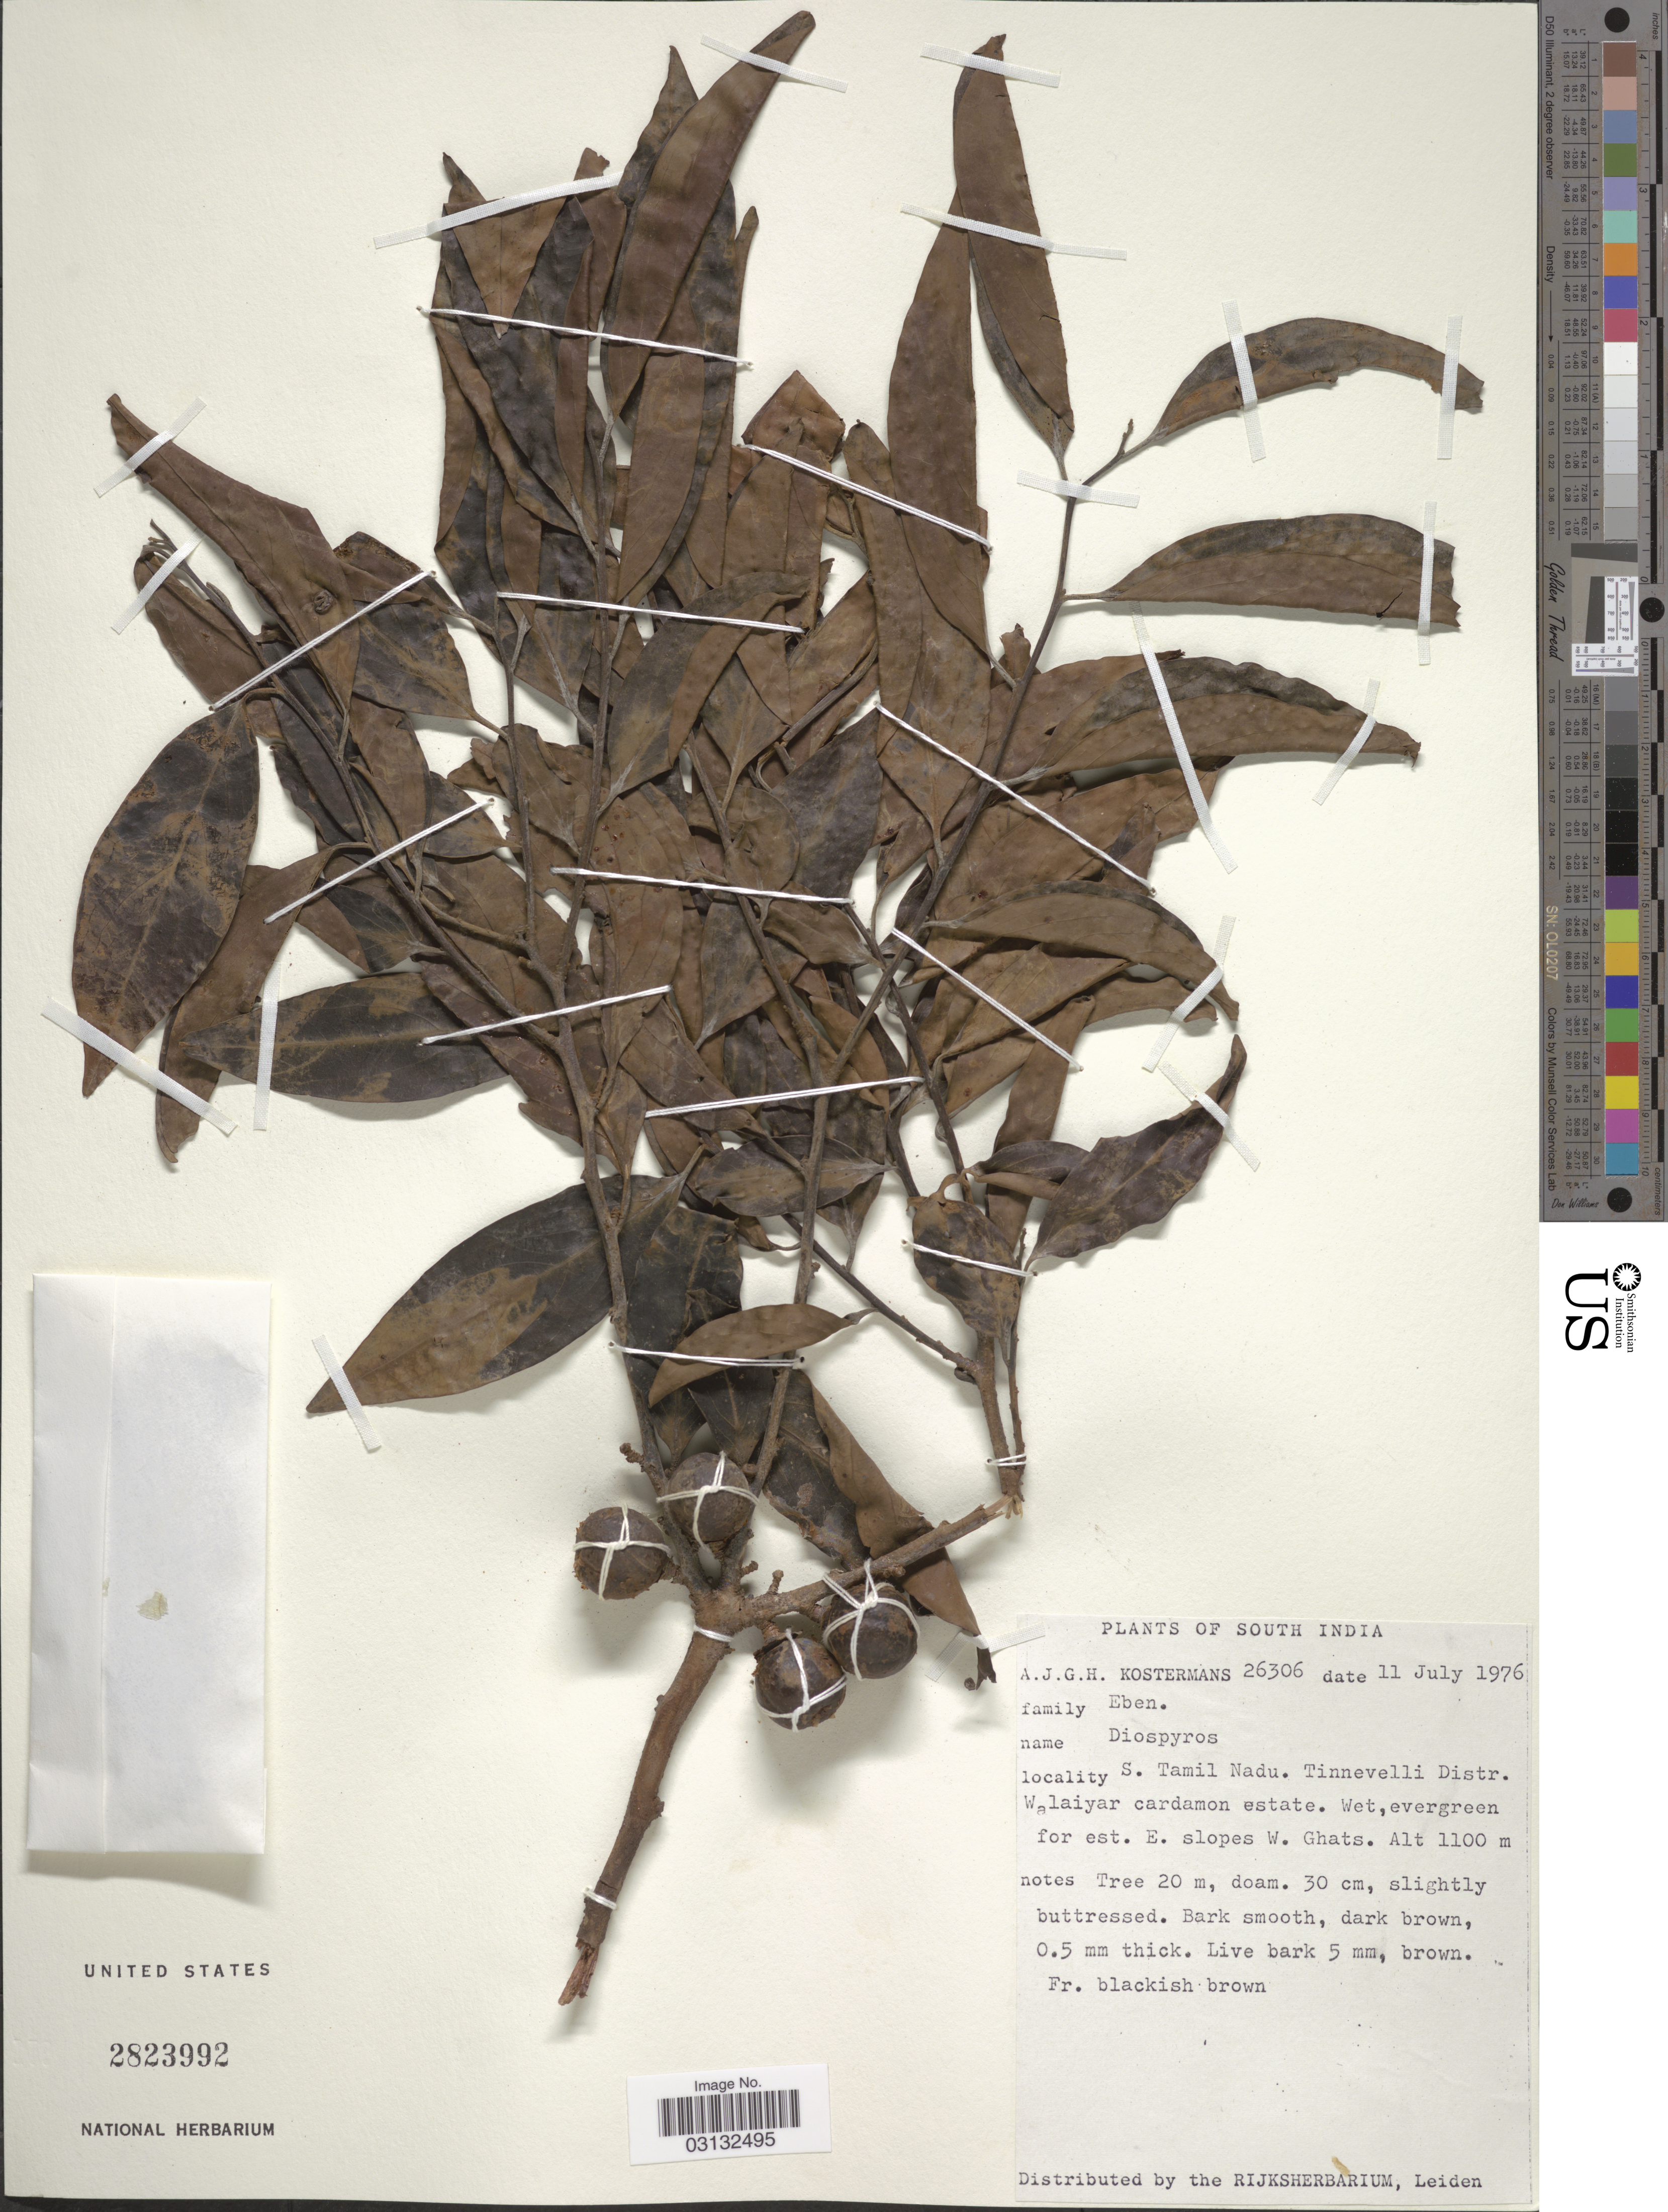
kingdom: Plantae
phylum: Tracheophyta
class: Magnoliopsida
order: Ericales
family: Ebenaceae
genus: Diospyros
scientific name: Diospyros sp.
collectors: A. J. G. Kostermans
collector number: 26306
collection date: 1976-07-11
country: India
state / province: Tamil Nadu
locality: South India. S. Tamil Nadu. Tinnevelli Distr. Walaiyar cardamon estate. E. slopes W. Ghats.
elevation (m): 1100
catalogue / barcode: US 2823992